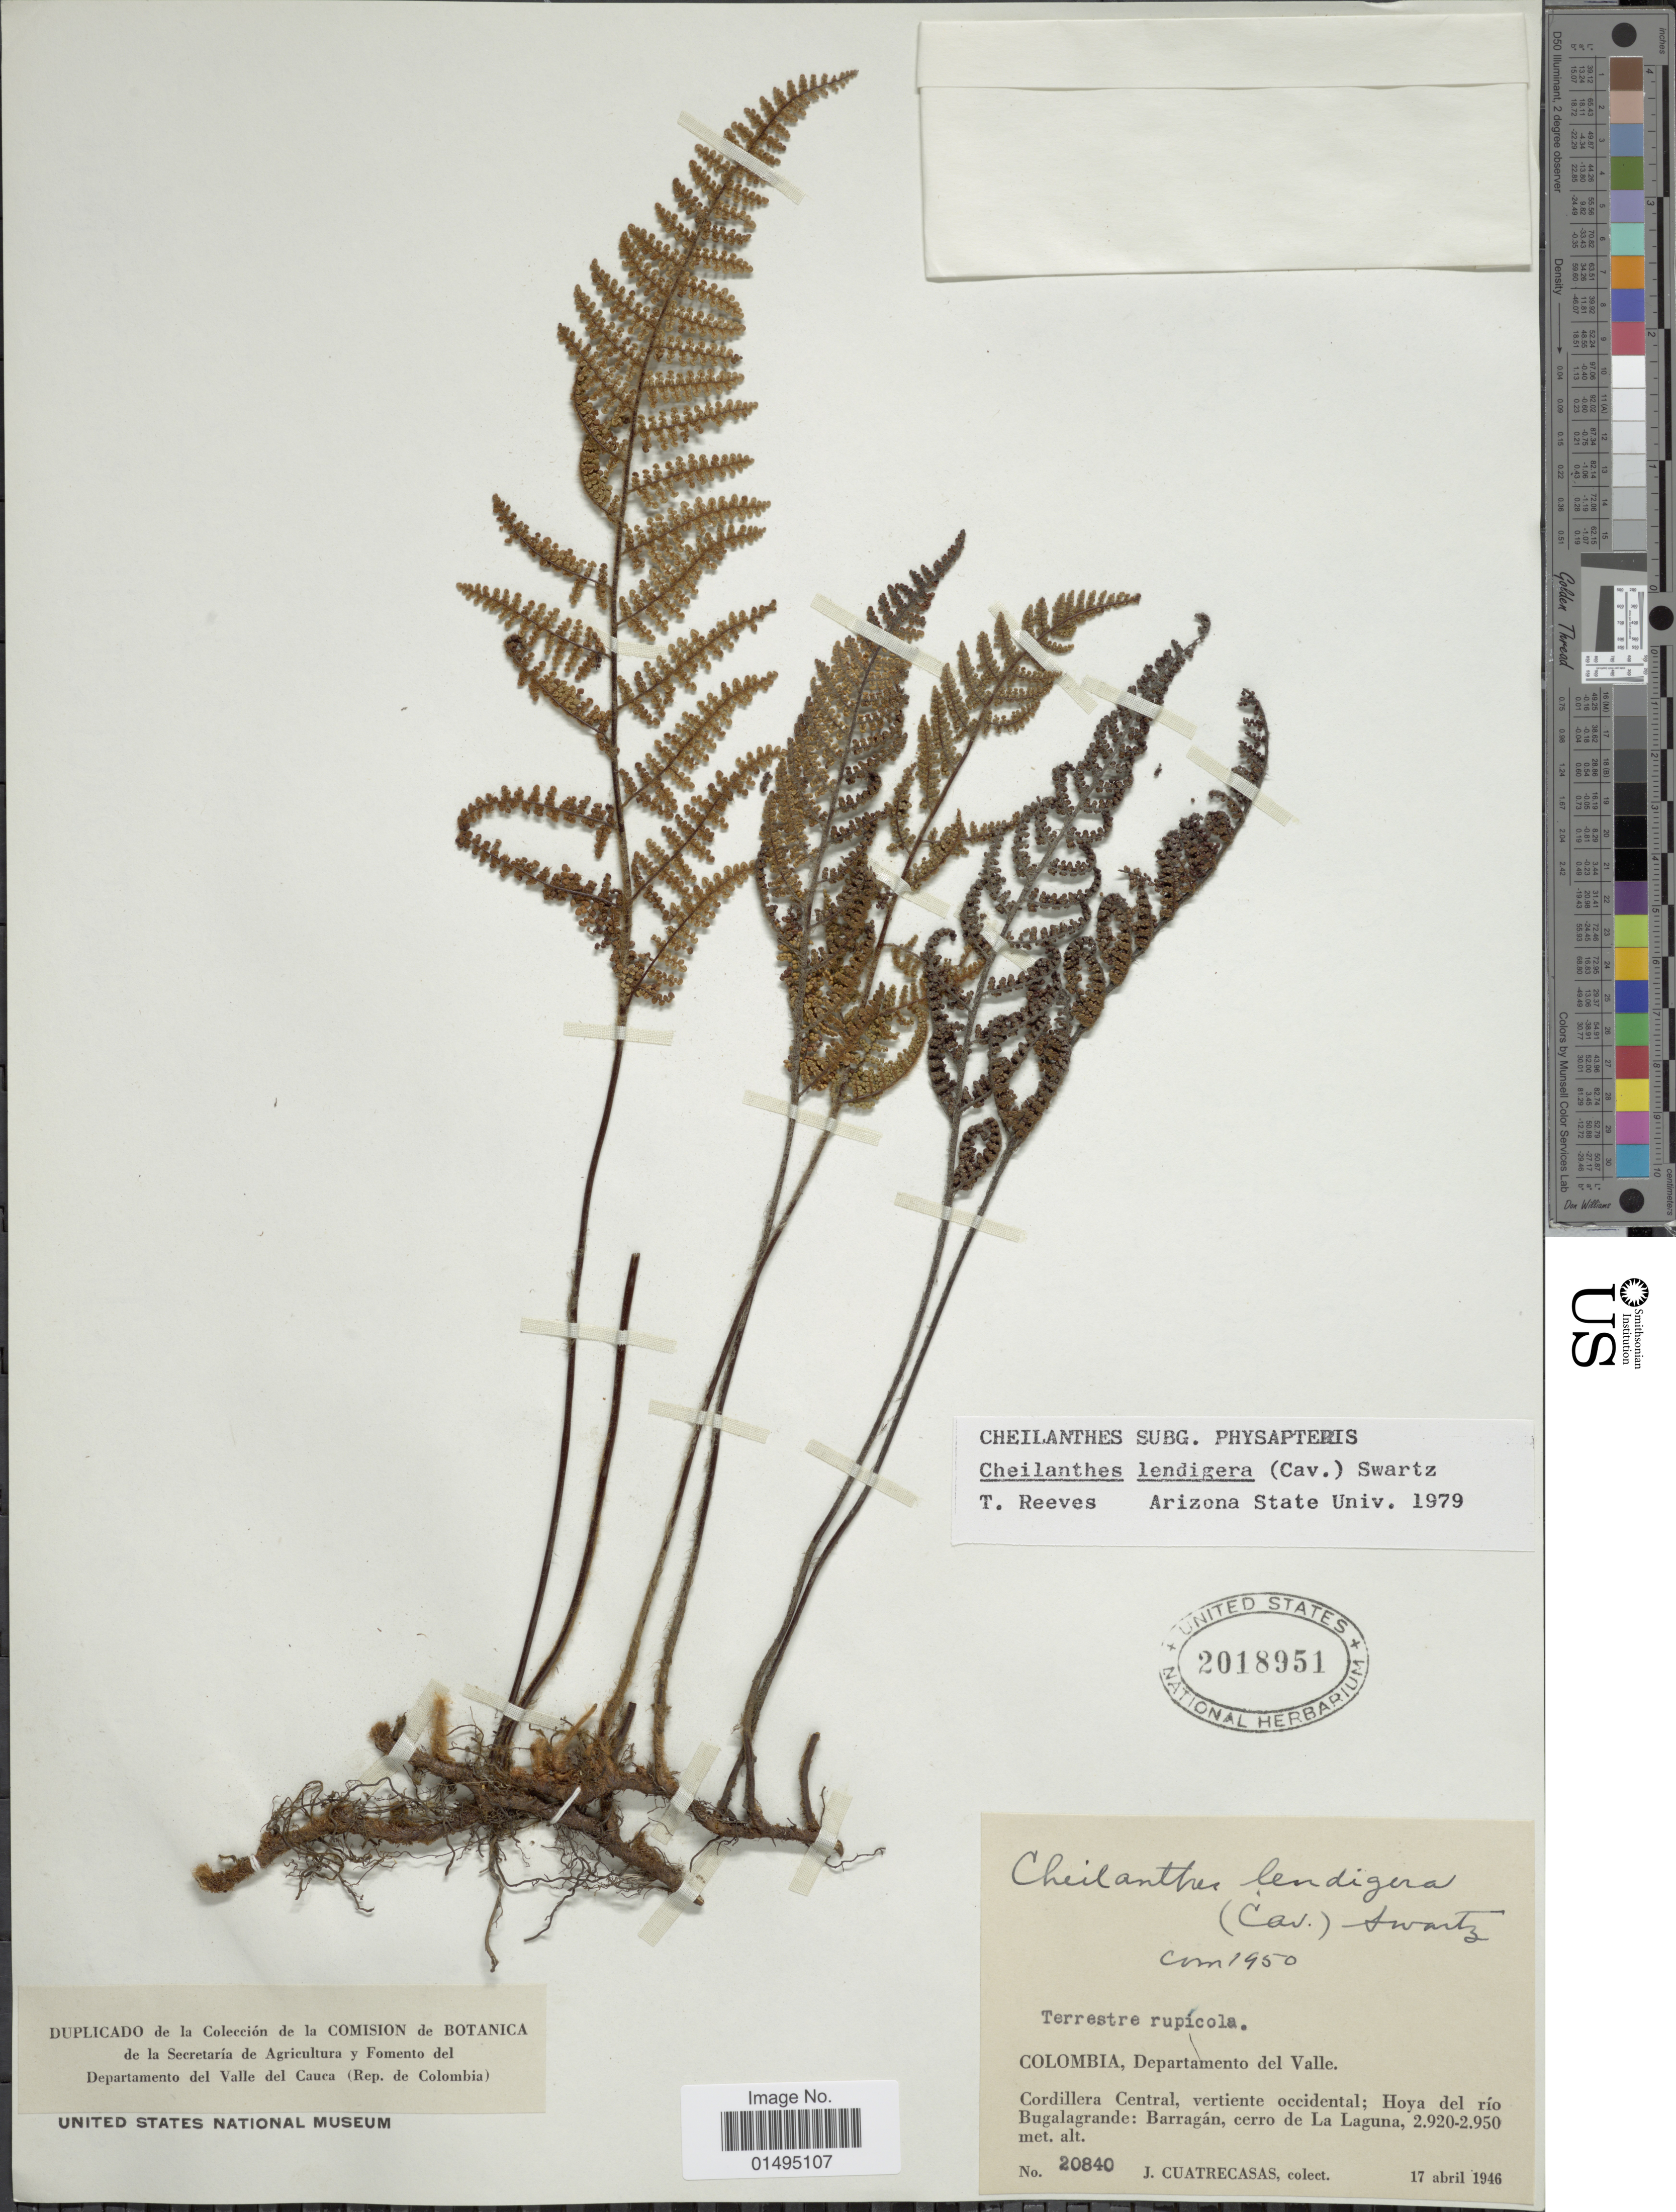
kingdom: Plantae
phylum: Tracheophyta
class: Polypodiopsida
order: Polypodiales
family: Pteridaceae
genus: Myriopteris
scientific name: Myriopteris lendigera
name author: (Cav.) J. Sm.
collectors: J. Cuatrecasas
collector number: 20840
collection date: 1946-04-17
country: Colombia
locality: Colombia, Departamento del Valle, Cordillera Central, vertiente occidental; Hoya del rio Bugalagrande: Barragan, cerro de La Laguna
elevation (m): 2920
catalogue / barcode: US 2018951